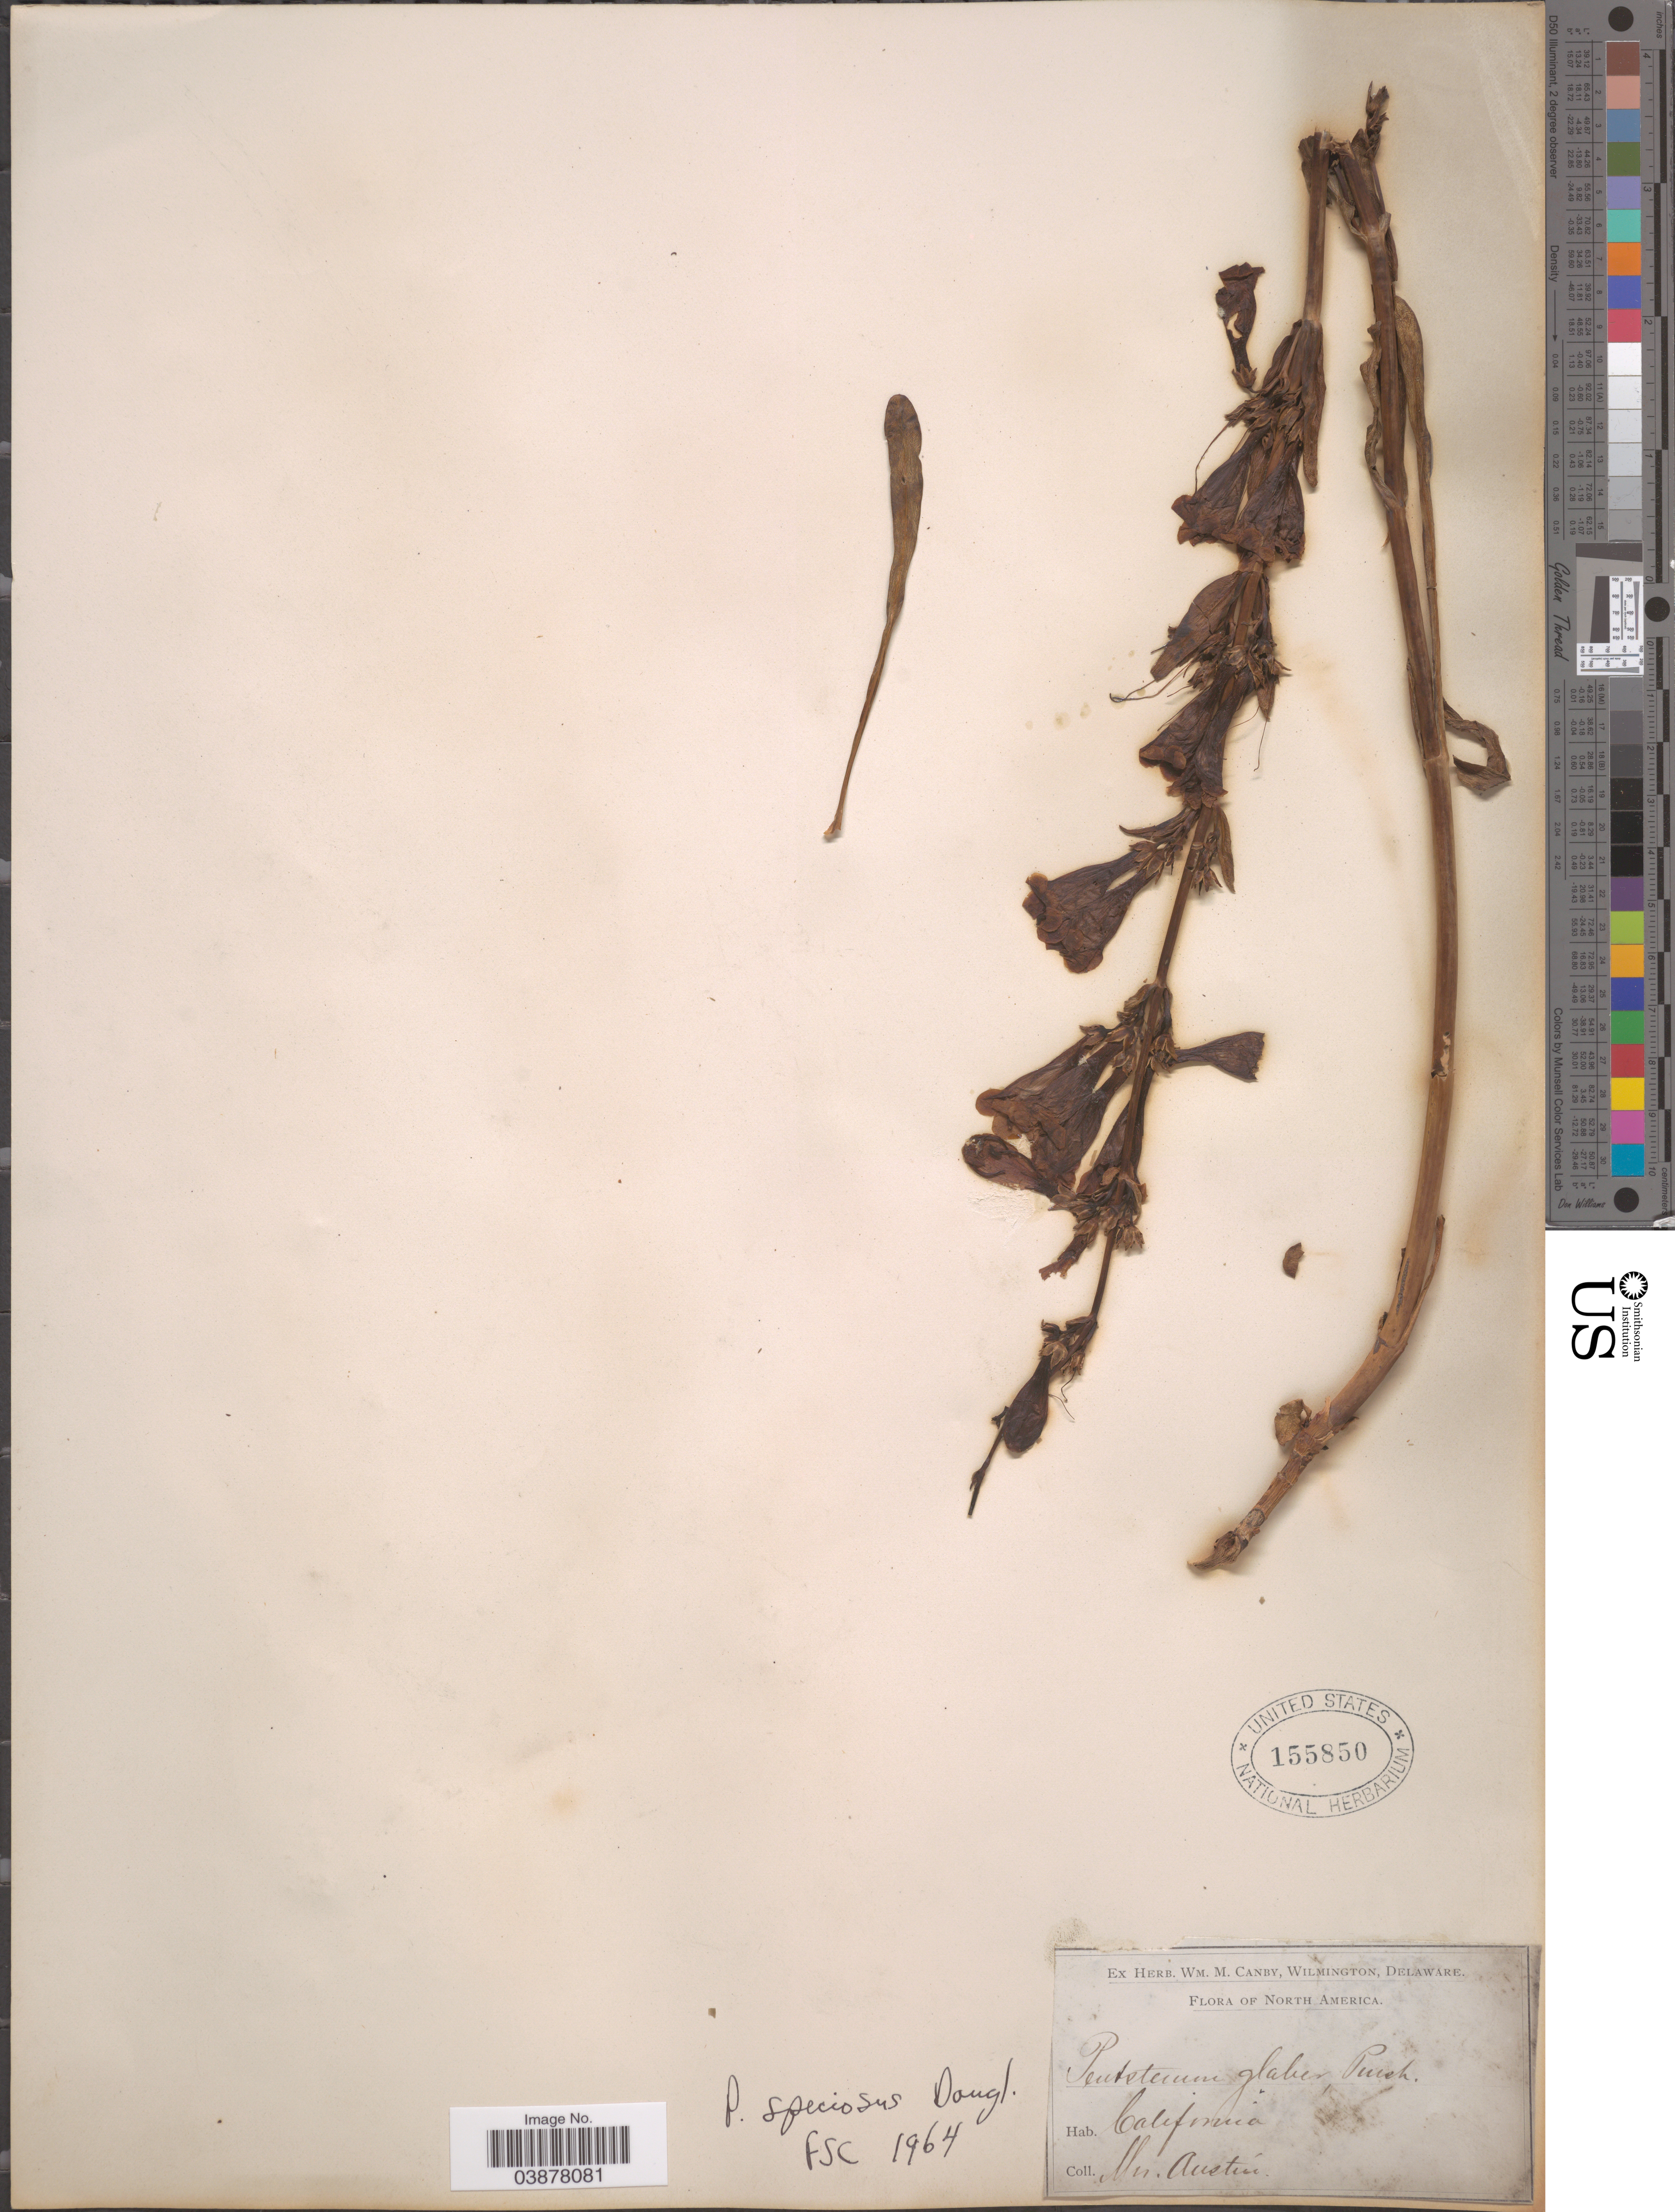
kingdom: Plantae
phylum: Tracheophyta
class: Magnoliopsida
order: Lamiales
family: Plantaginaceae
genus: Penstemon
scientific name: Penstemon speciosus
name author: Douglas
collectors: Austin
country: United States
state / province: California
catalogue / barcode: US 155850